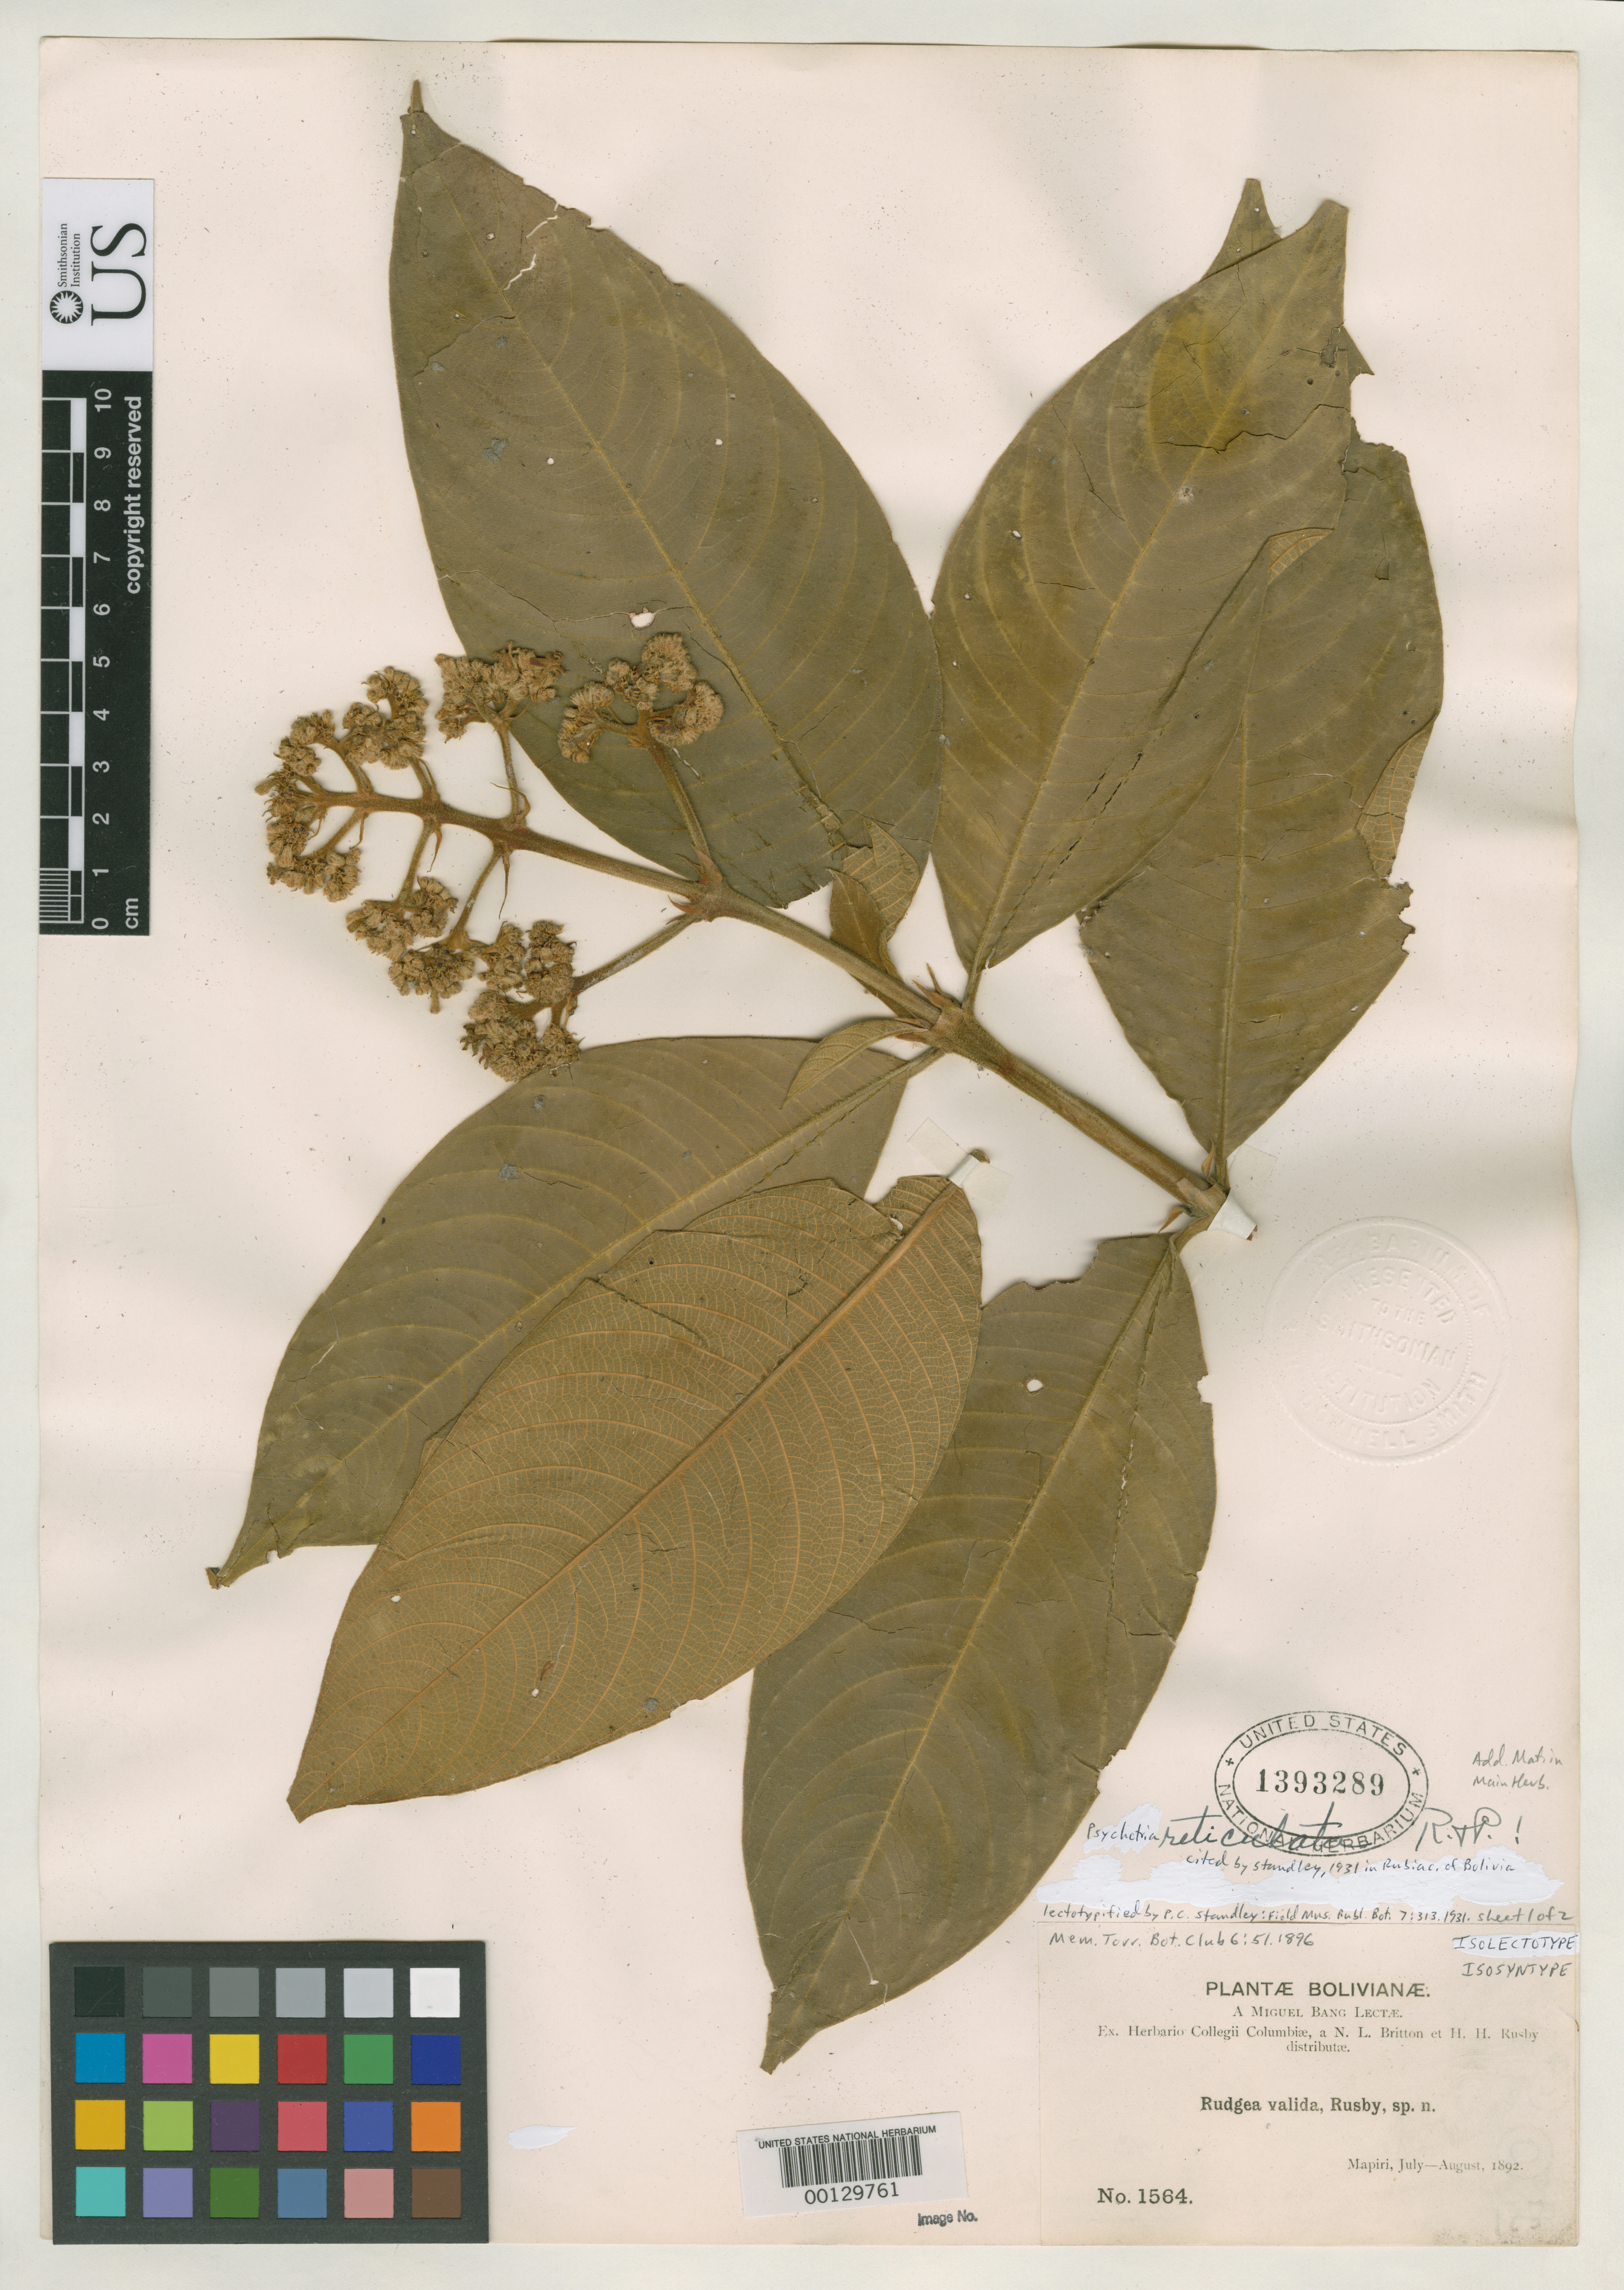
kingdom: Plantae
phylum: Tracheophyta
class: Magnoliopsida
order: Gentianales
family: Rubiaceae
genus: Rudgea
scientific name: Rudgea valida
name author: Rusby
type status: Type Collection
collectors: M. Bang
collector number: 1564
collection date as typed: Jul 1892 to -- Aug 1892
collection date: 1892-07/1892-08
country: Bolivia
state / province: La Paz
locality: Mapiri.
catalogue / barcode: US 1393289